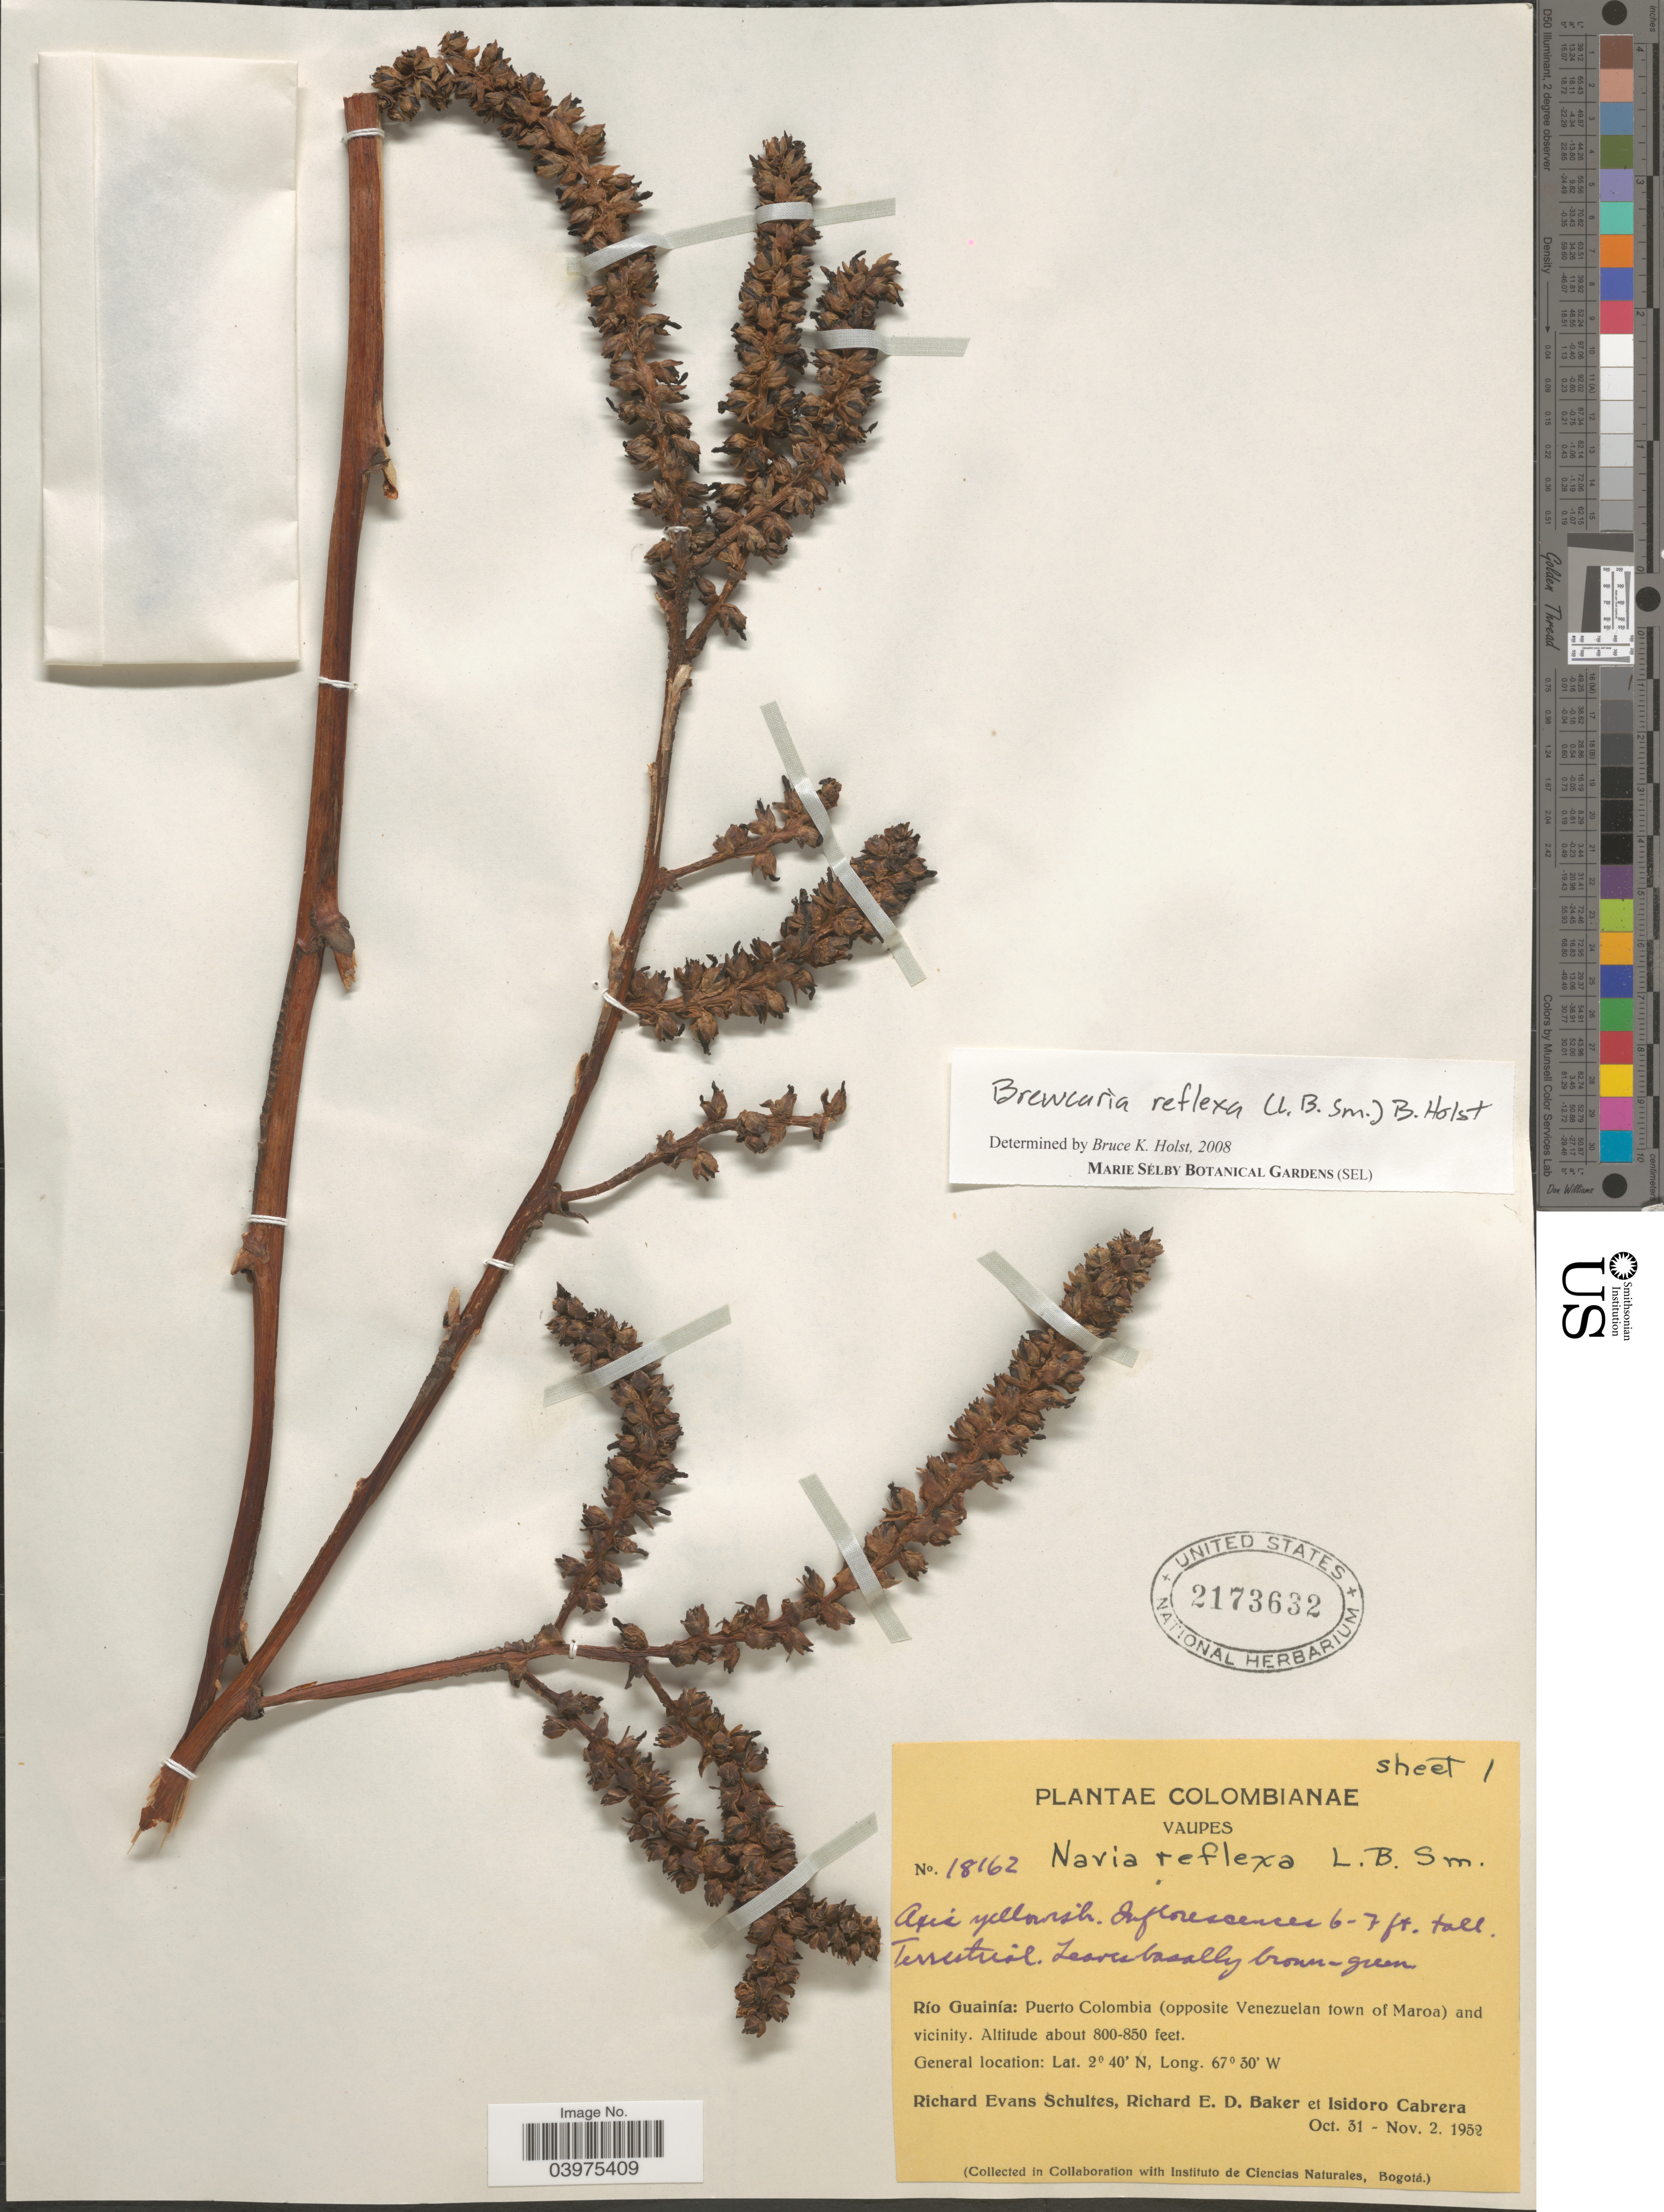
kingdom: Plantae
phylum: Tracheophyta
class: Liliopsida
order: Poales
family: Bromeliaceae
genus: Brewcaria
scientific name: Brewcaria reflexa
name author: (L.B. Sm.) B. Holst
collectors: R. E. Schultes, R. E. D. Baker & I. Cabrera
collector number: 18162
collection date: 1952-10-31/1952-11-02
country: Colombia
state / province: Vaupés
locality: Río Guainía: Puerto Colombia (opposite Venezuelan town to Maroa) and vicinity.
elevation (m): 244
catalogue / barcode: US 2173632